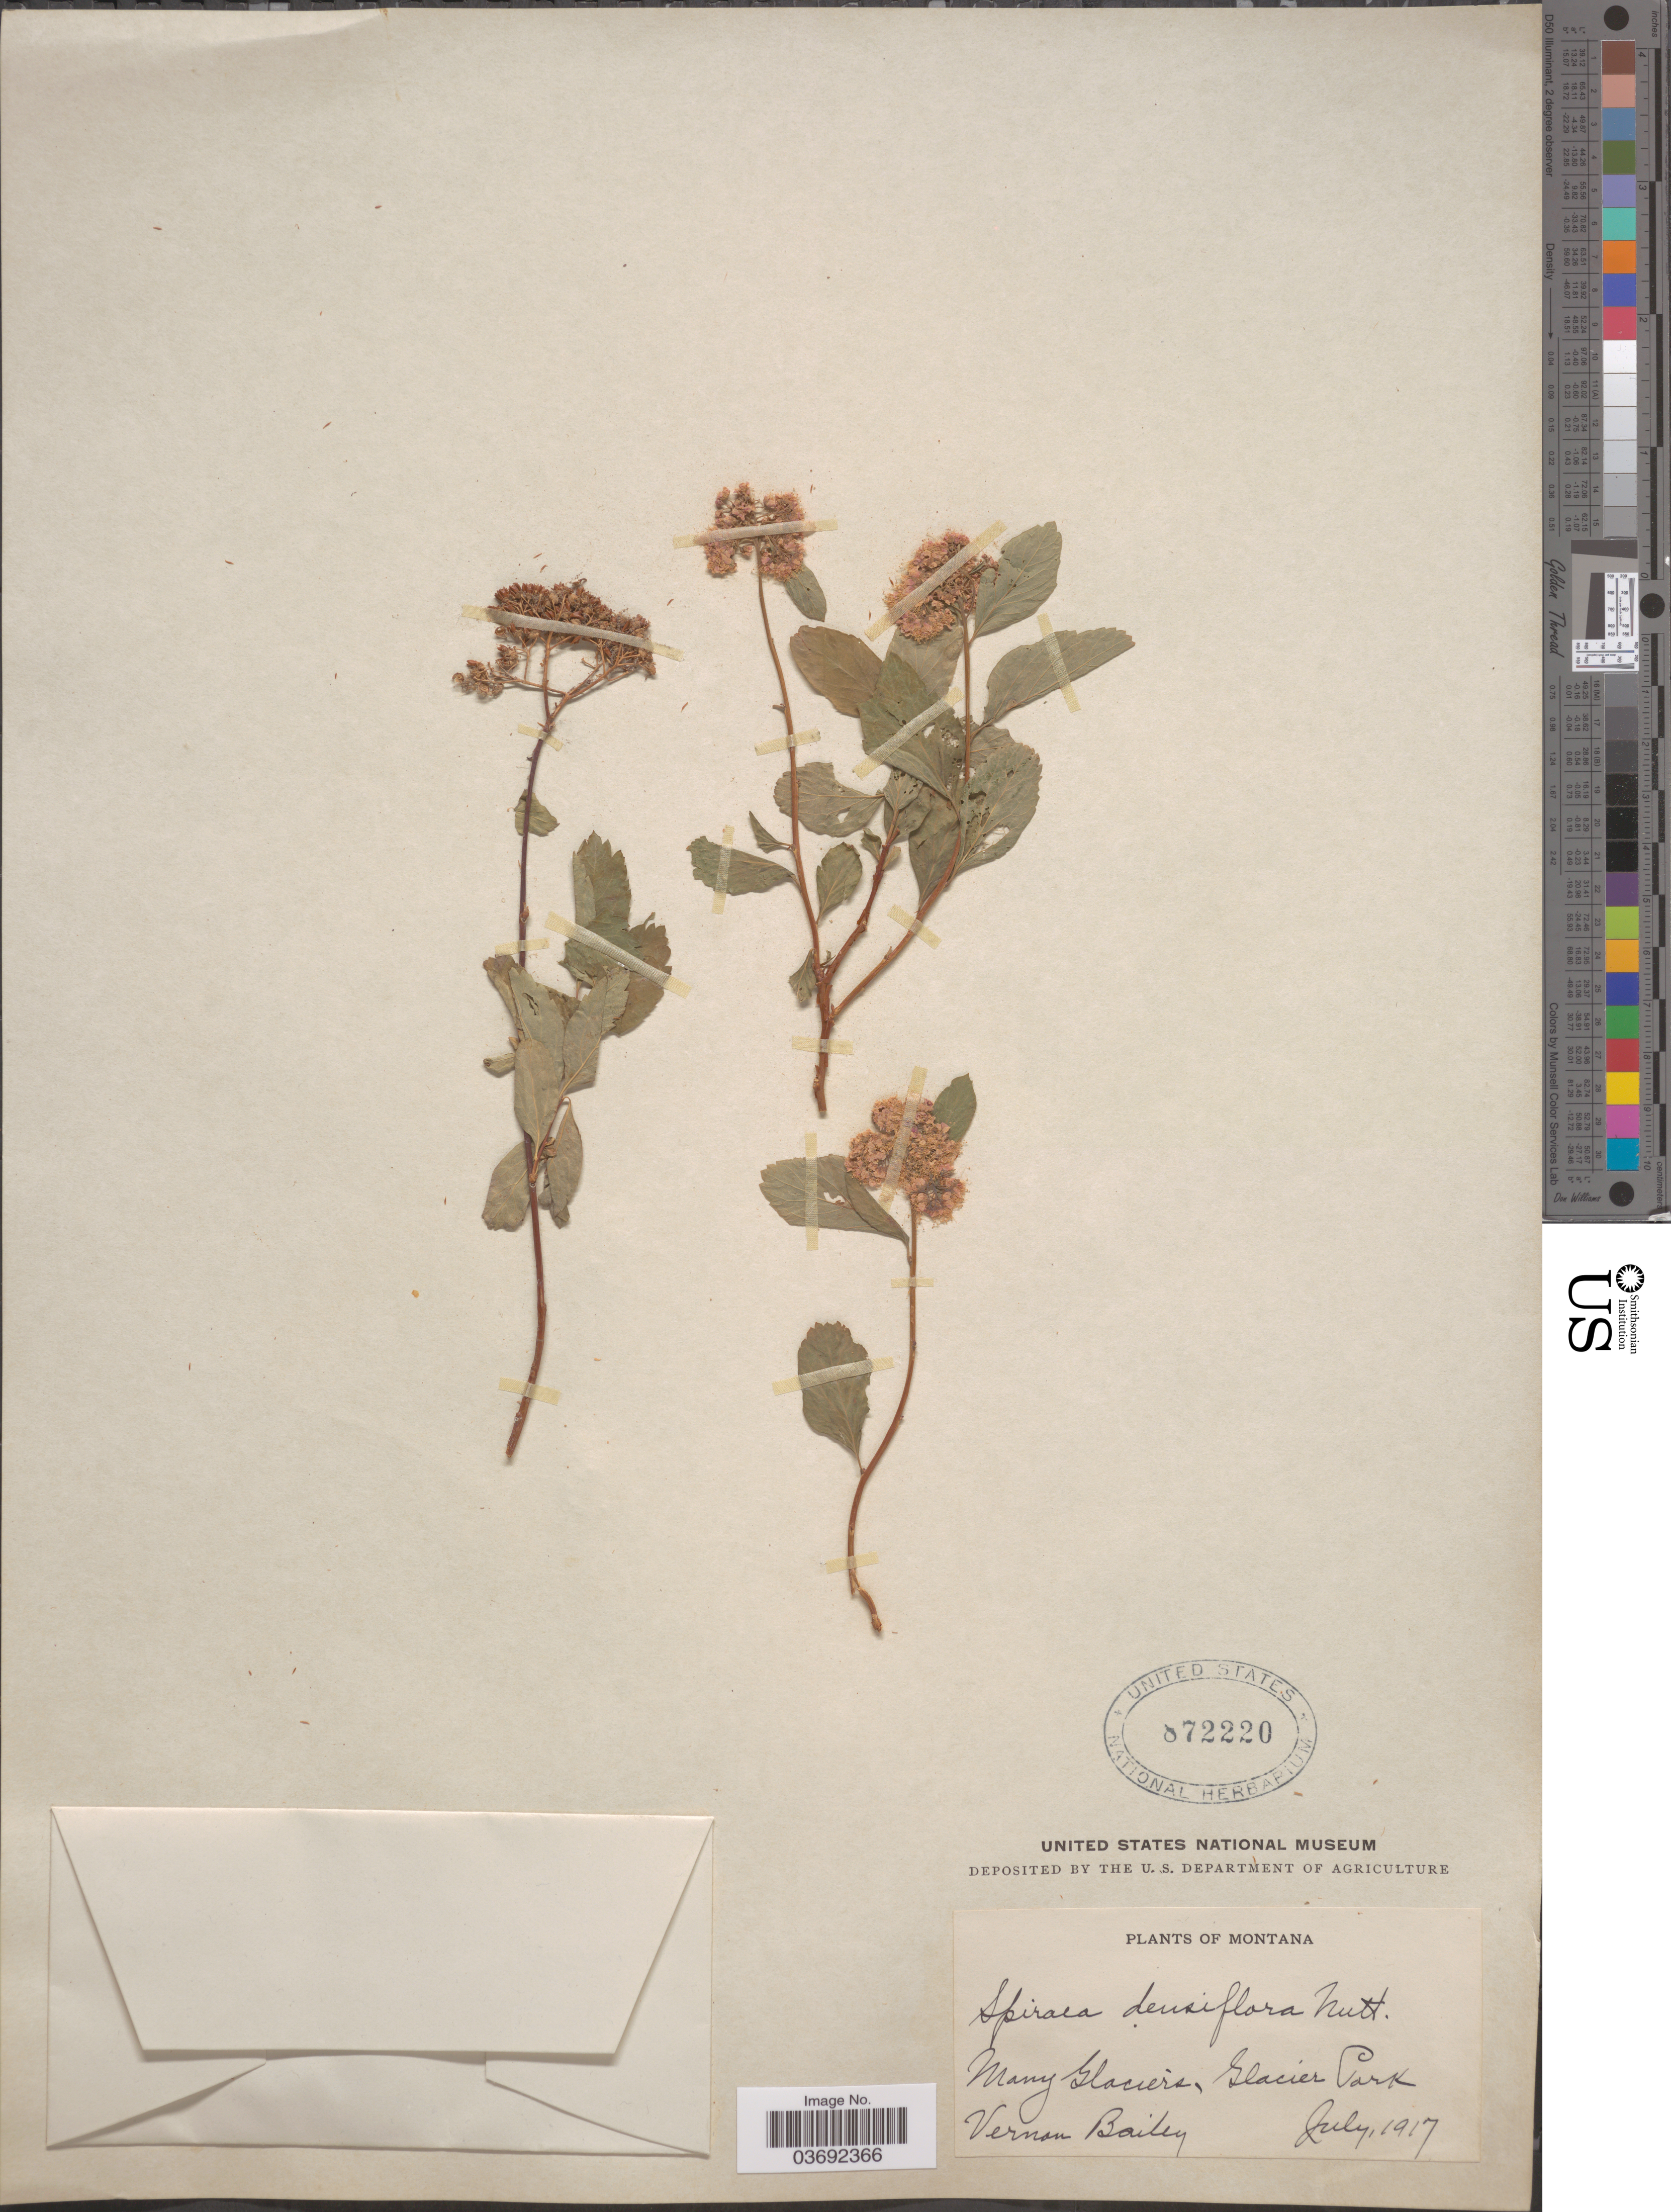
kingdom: Plantae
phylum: Tracheophyta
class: Magnoliopsida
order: Rosales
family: Rosaceae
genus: Spiraea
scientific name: Spiraea densiflora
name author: Nutt. ex Greenm.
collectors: V. O. Bailey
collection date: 1917-07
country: United States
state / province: Montana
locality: Many Glaciers, Glacier Park.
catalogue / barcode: US 872220